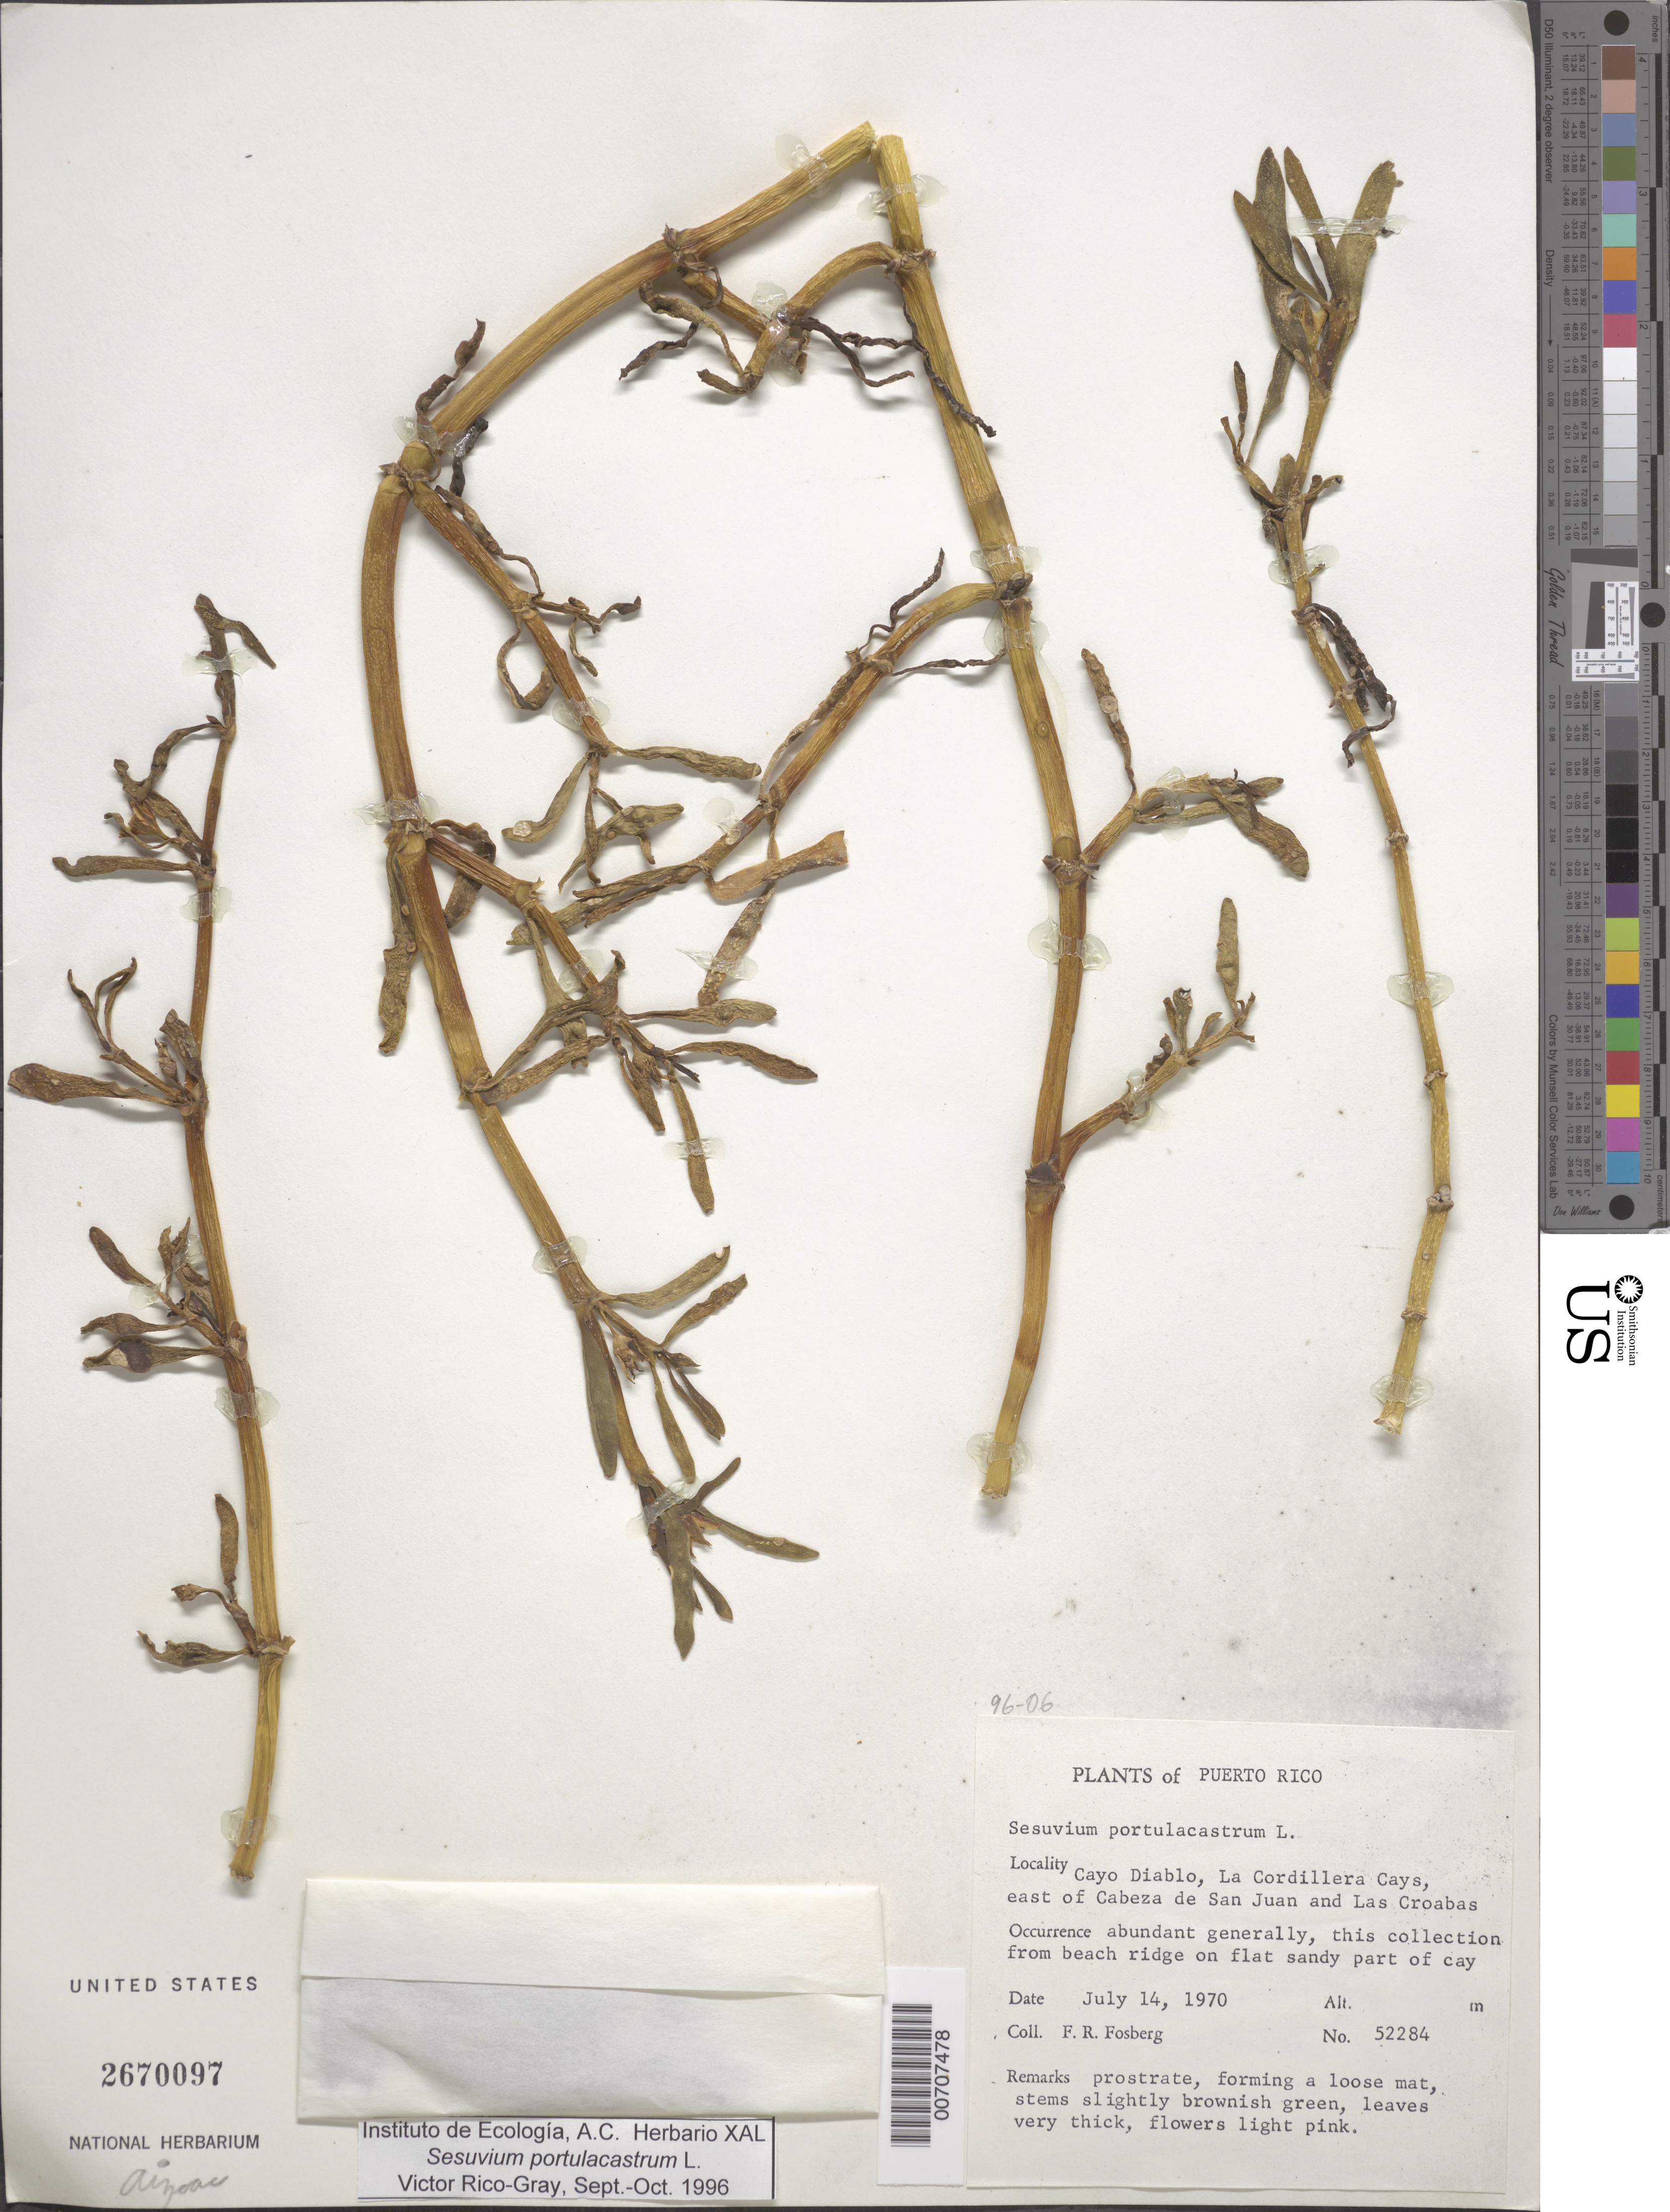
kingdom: Plantae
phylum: Tracheophyta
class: Magnoliopsida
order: Caryophyllales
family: Aizoaceae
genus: Sesuvium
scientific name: Sesuvium portulacastrum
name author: (L.) L.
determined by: Rico-Gray, V., (IEB), Instituto de Ecologia, A.C.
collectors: F. R. Fosberg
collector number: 52284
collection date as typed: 14 Jul 1970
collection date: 1970-07-14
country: Puerto Rico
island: Greater Antilles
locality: Cayo Diablo, La Cordillera Cays, E of Cabeza de San Juan and Las Croabas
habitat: From beach ridge on flat sandy part of cay.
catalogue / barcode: US 2670097